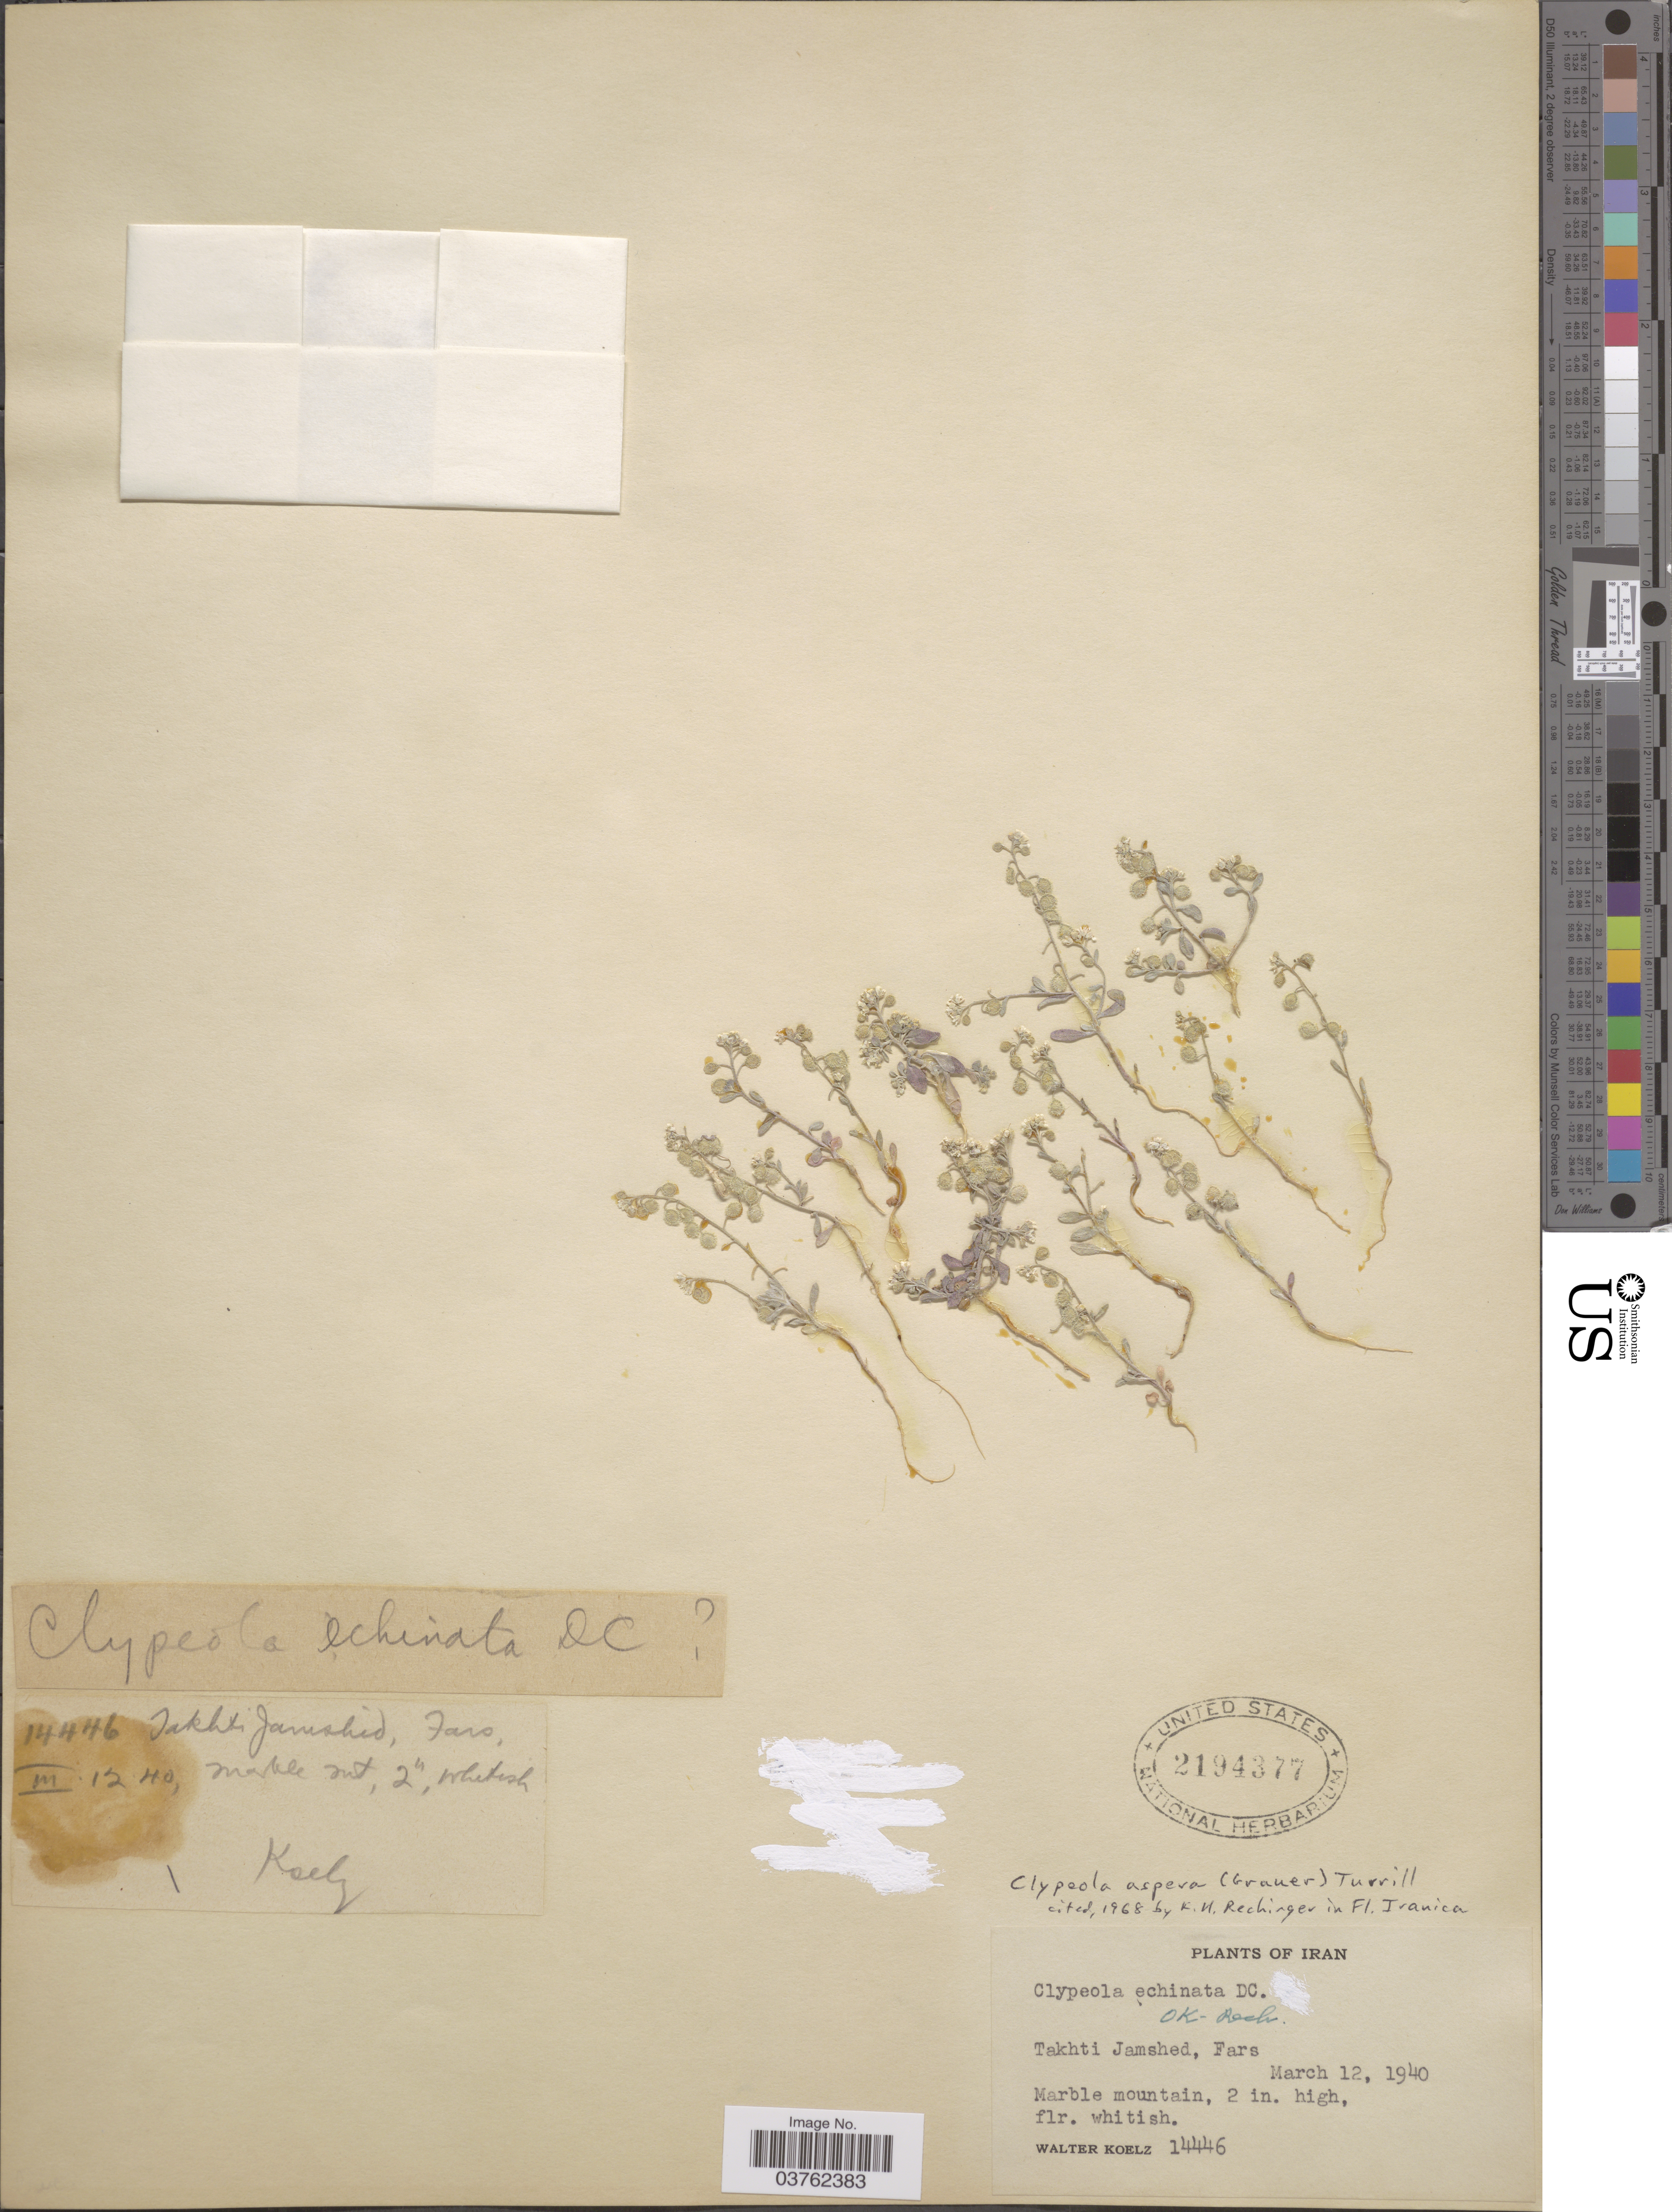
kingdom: Plantae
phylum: Tracheophyta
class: Magnoliopsida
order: Brassicales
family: Brassicaceae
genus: Clypeola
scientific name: Clypeola aspera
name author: Turrill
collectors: W. N. Koelz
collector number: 14446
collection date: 1940-03-12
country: Iran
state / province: Fars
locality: Takhti Jamshed. Marble mountain.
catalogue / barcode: US 2194377